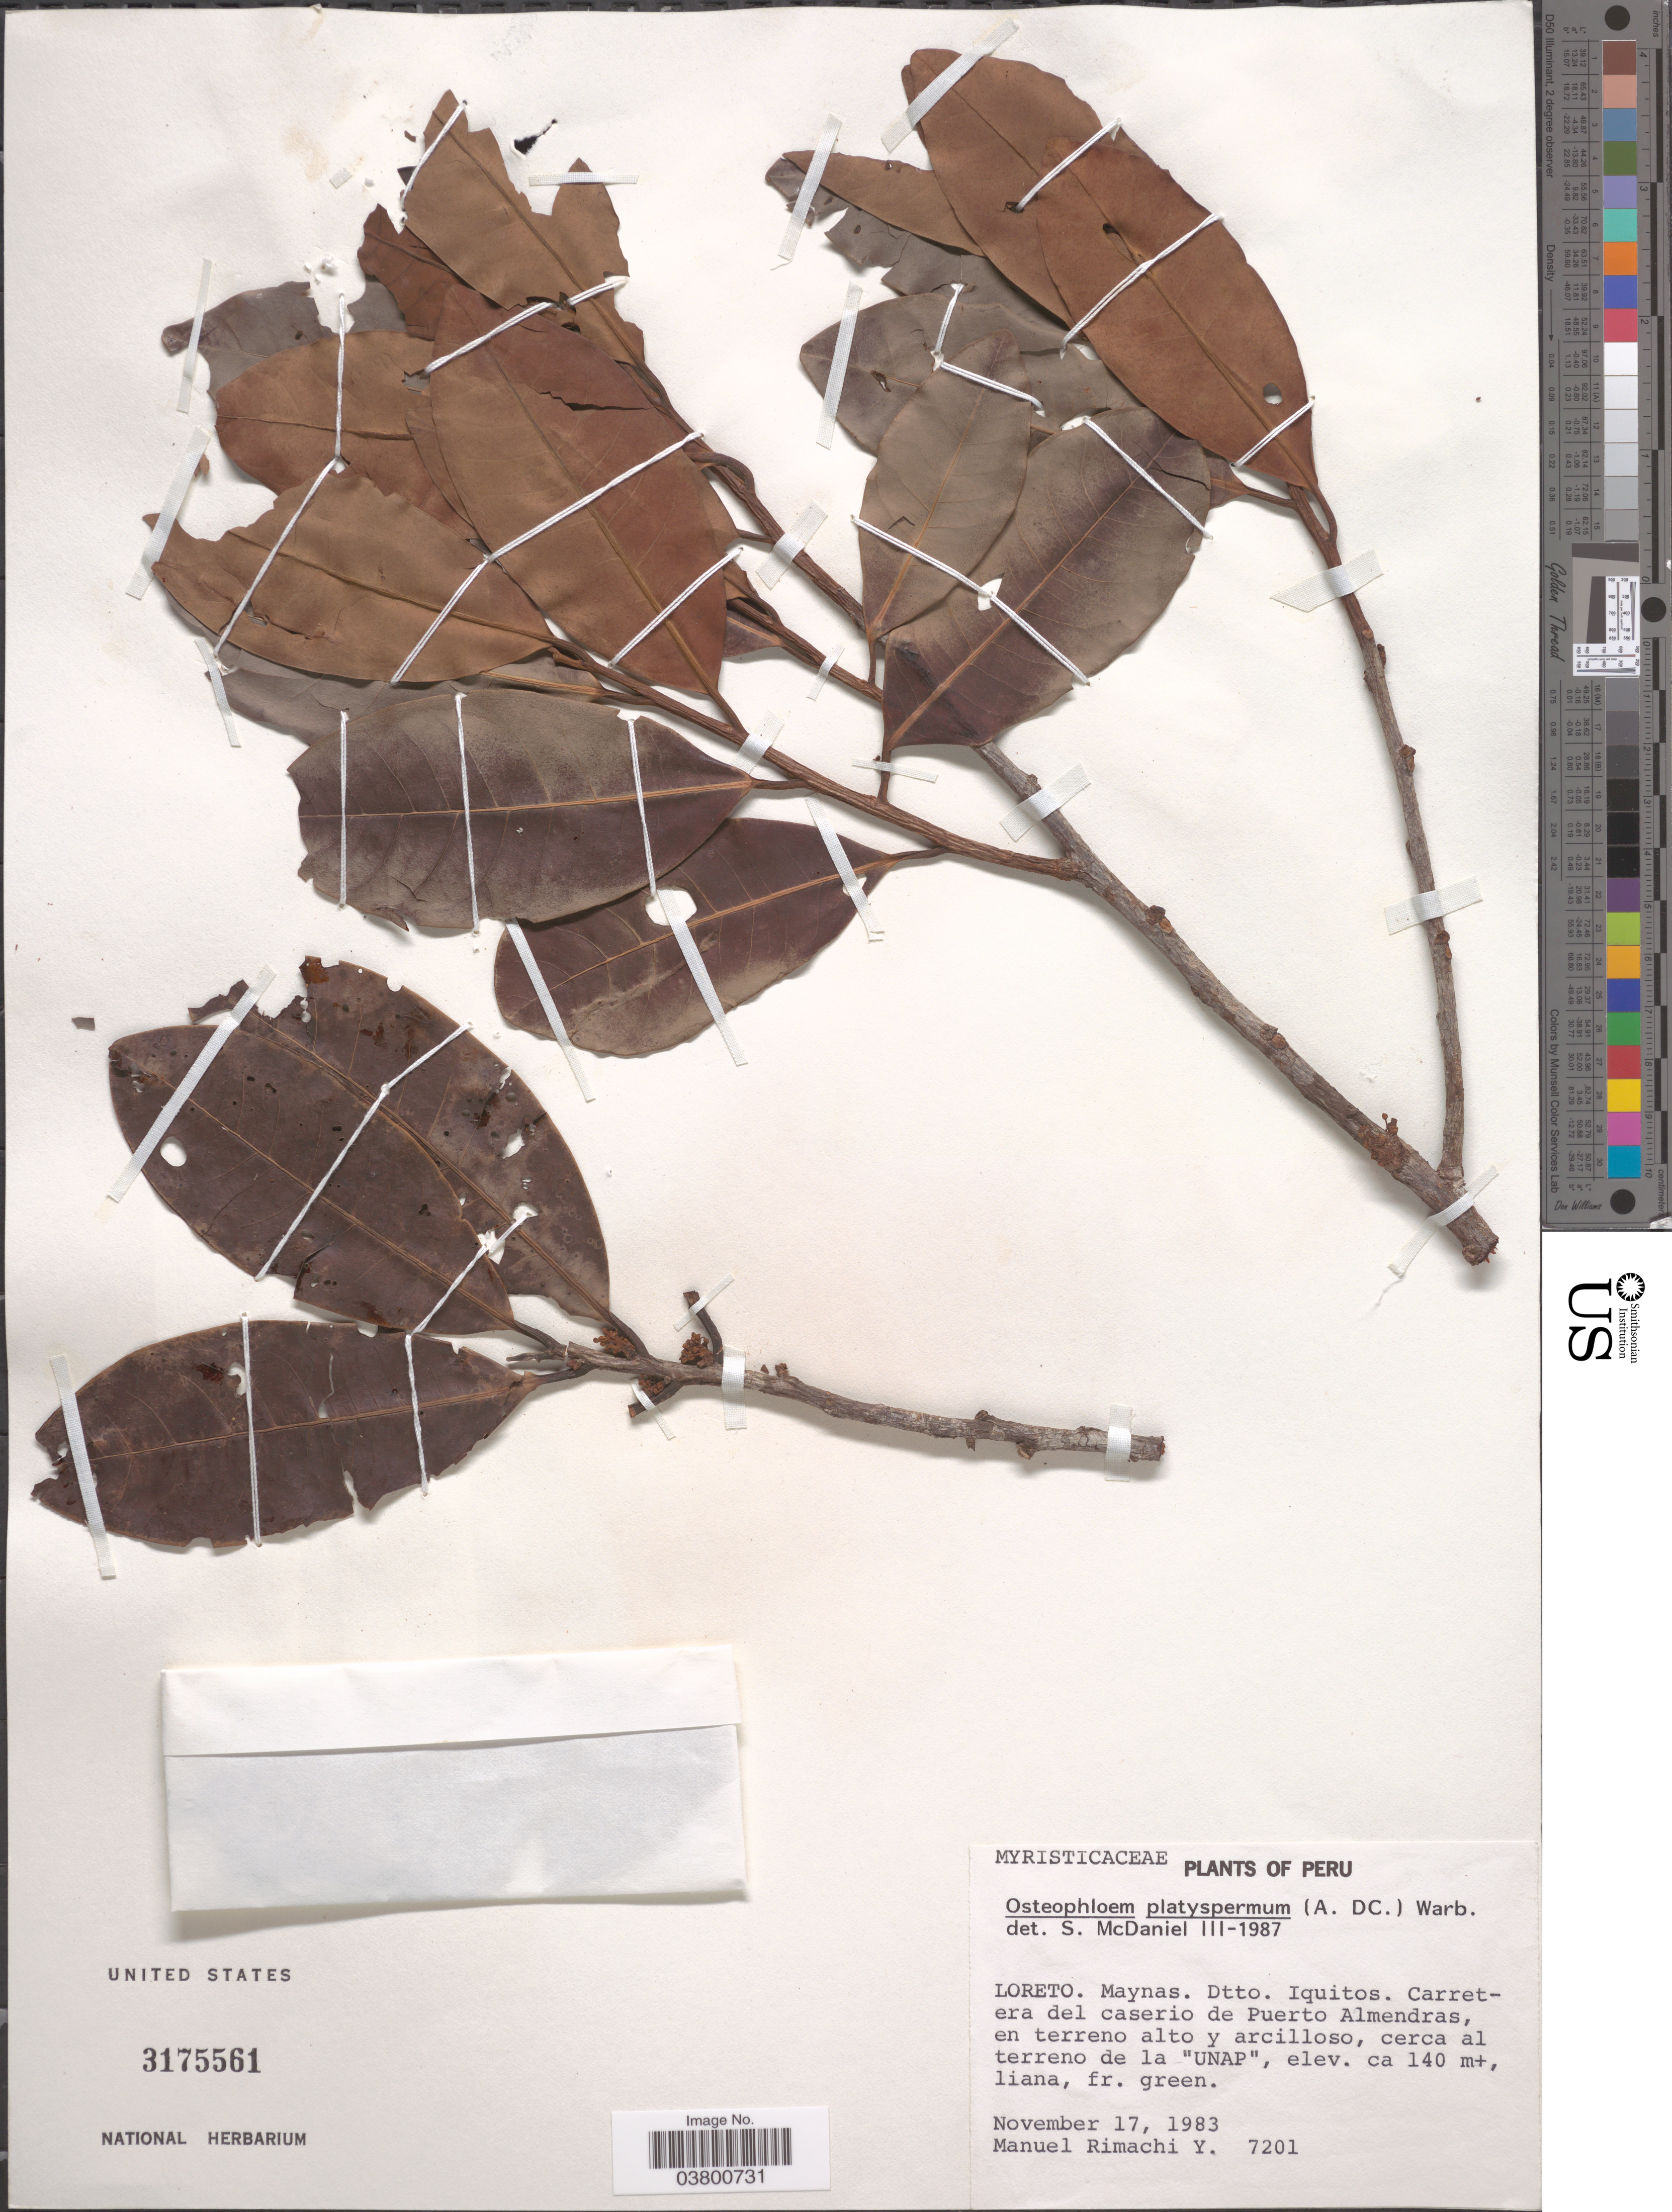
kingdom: Plantae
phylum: Tracheophyta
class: Magnoliopsida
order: Magnoliales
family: Myristicaceae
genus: Osteophloeum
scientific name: Osteophloeum platyspermum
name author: (A. DC.) Warb.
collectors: M. Rimachi Y.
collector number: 7201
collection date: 1983-11-17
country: Peru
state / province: Loreto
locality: Maynas. Dtto. Iquitos. Carretera del caserio de Puerto Almendras, en terreno alto y arcilloso, cerca al terreno de la 'UNAP'.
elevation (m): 140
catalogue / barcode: US 3175561